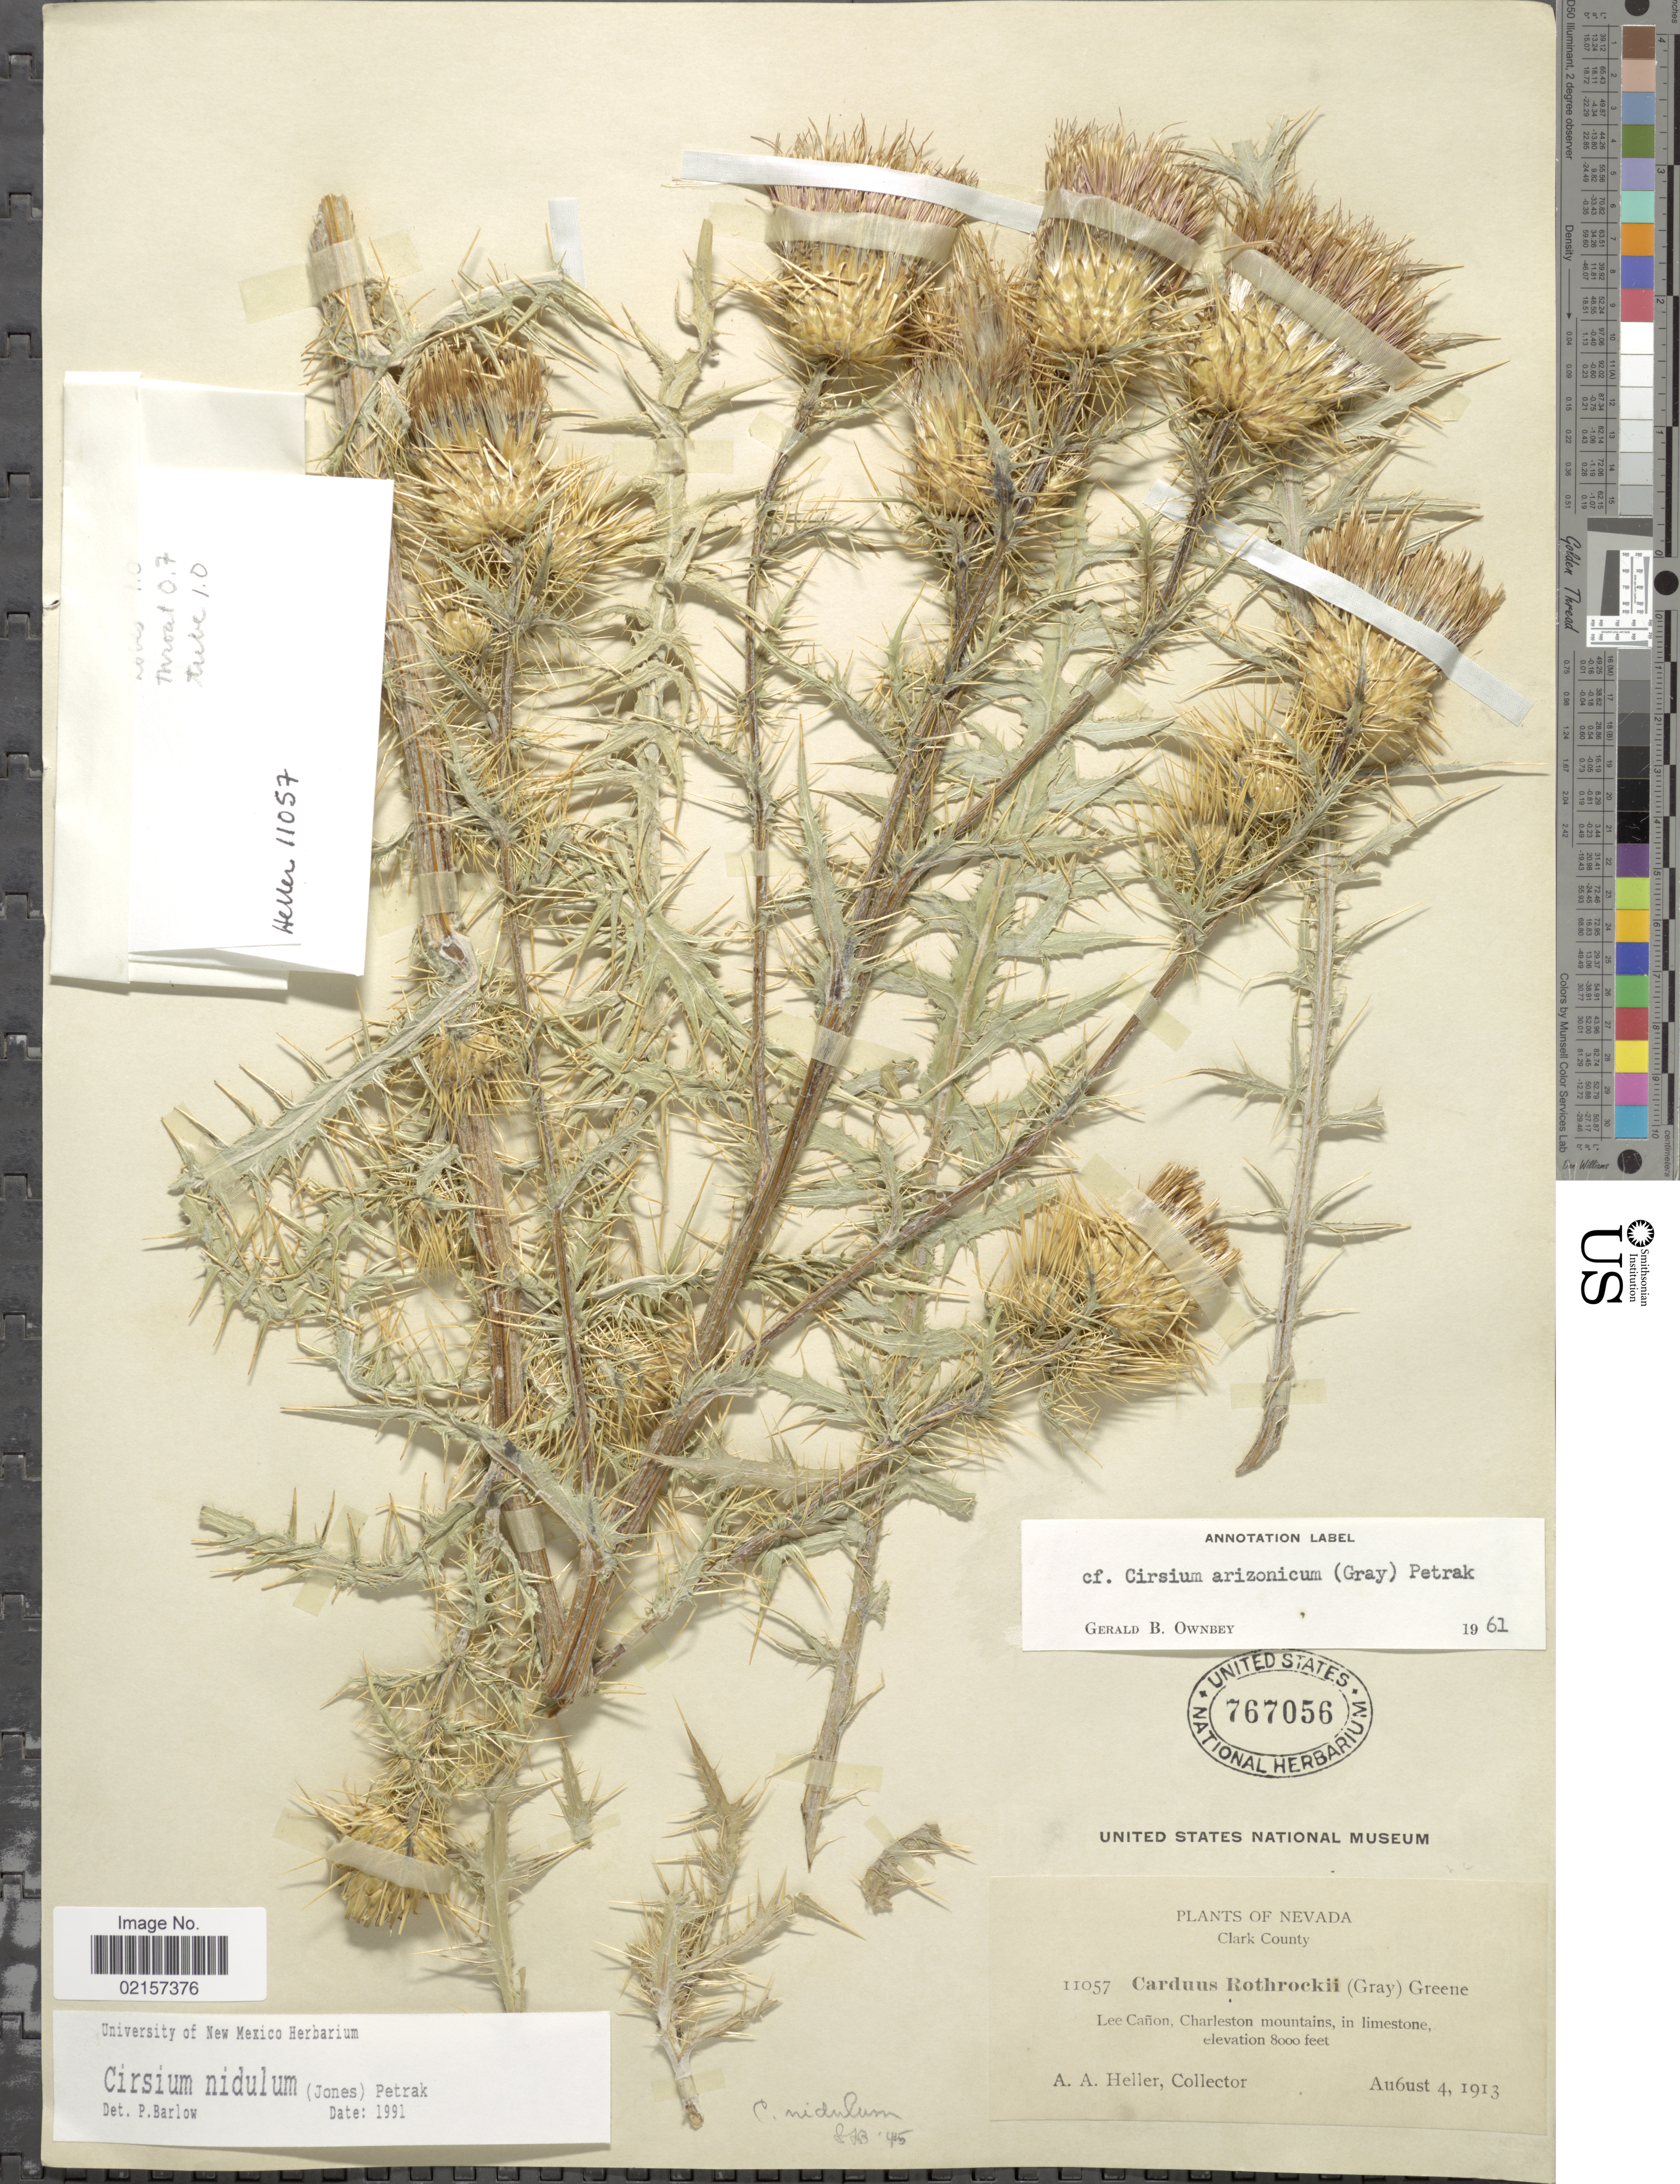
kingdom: Plantae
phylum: Tracheophyta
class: Magnoliopsida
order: Asterales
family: Asteraceae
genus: Cirsium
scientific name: Cirsium arizonicum var. arizonicum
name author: (A. Gray) Petr.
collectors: A. A. Heller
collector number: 11057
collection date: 1913-08-04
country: United States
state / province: Nevada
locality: Clark County, Lee Cañon, Charleston mountains, in limestone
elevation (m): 2438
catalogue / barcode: US 767056